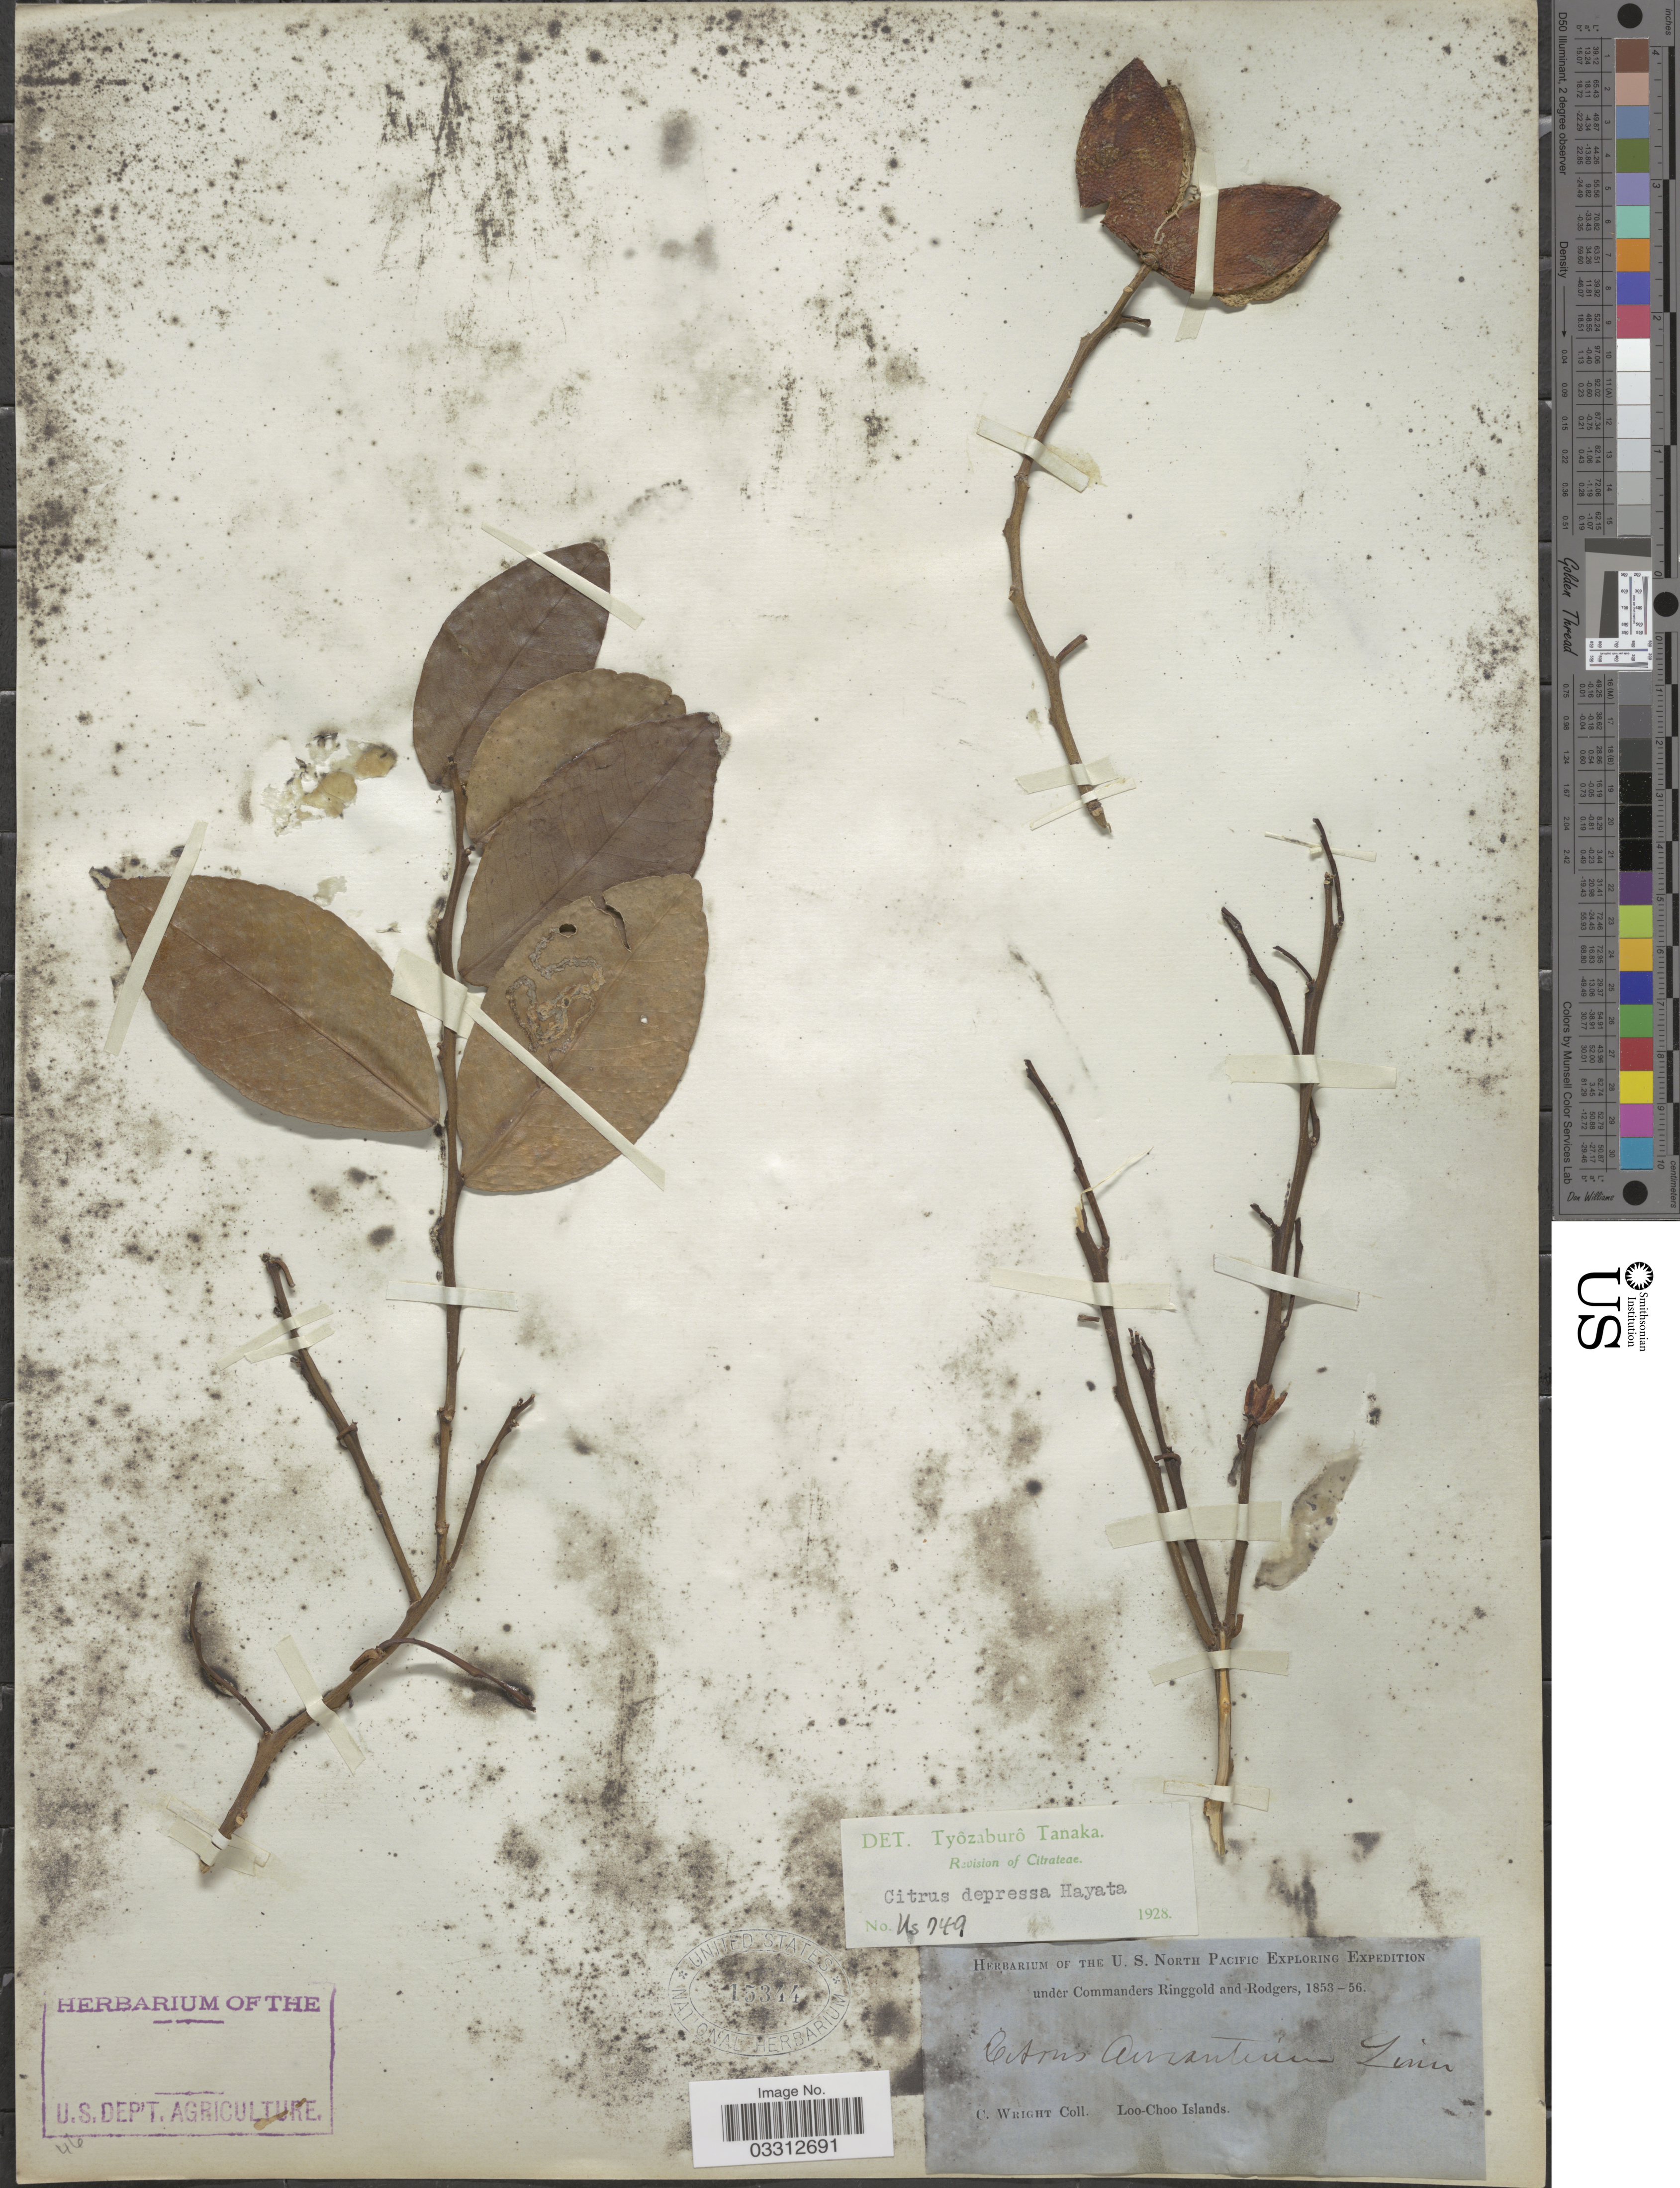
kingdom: Plantae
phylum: Tracheophyta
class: Magnoliopsida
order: Sapindales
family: Rutaceae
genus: Citrus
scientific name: Citrus depressa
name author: Hayata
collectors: C. Wright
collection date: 1853/1856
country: Japan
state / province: Okinawa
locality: Loo-Choo Islands.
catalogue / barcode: US 15344